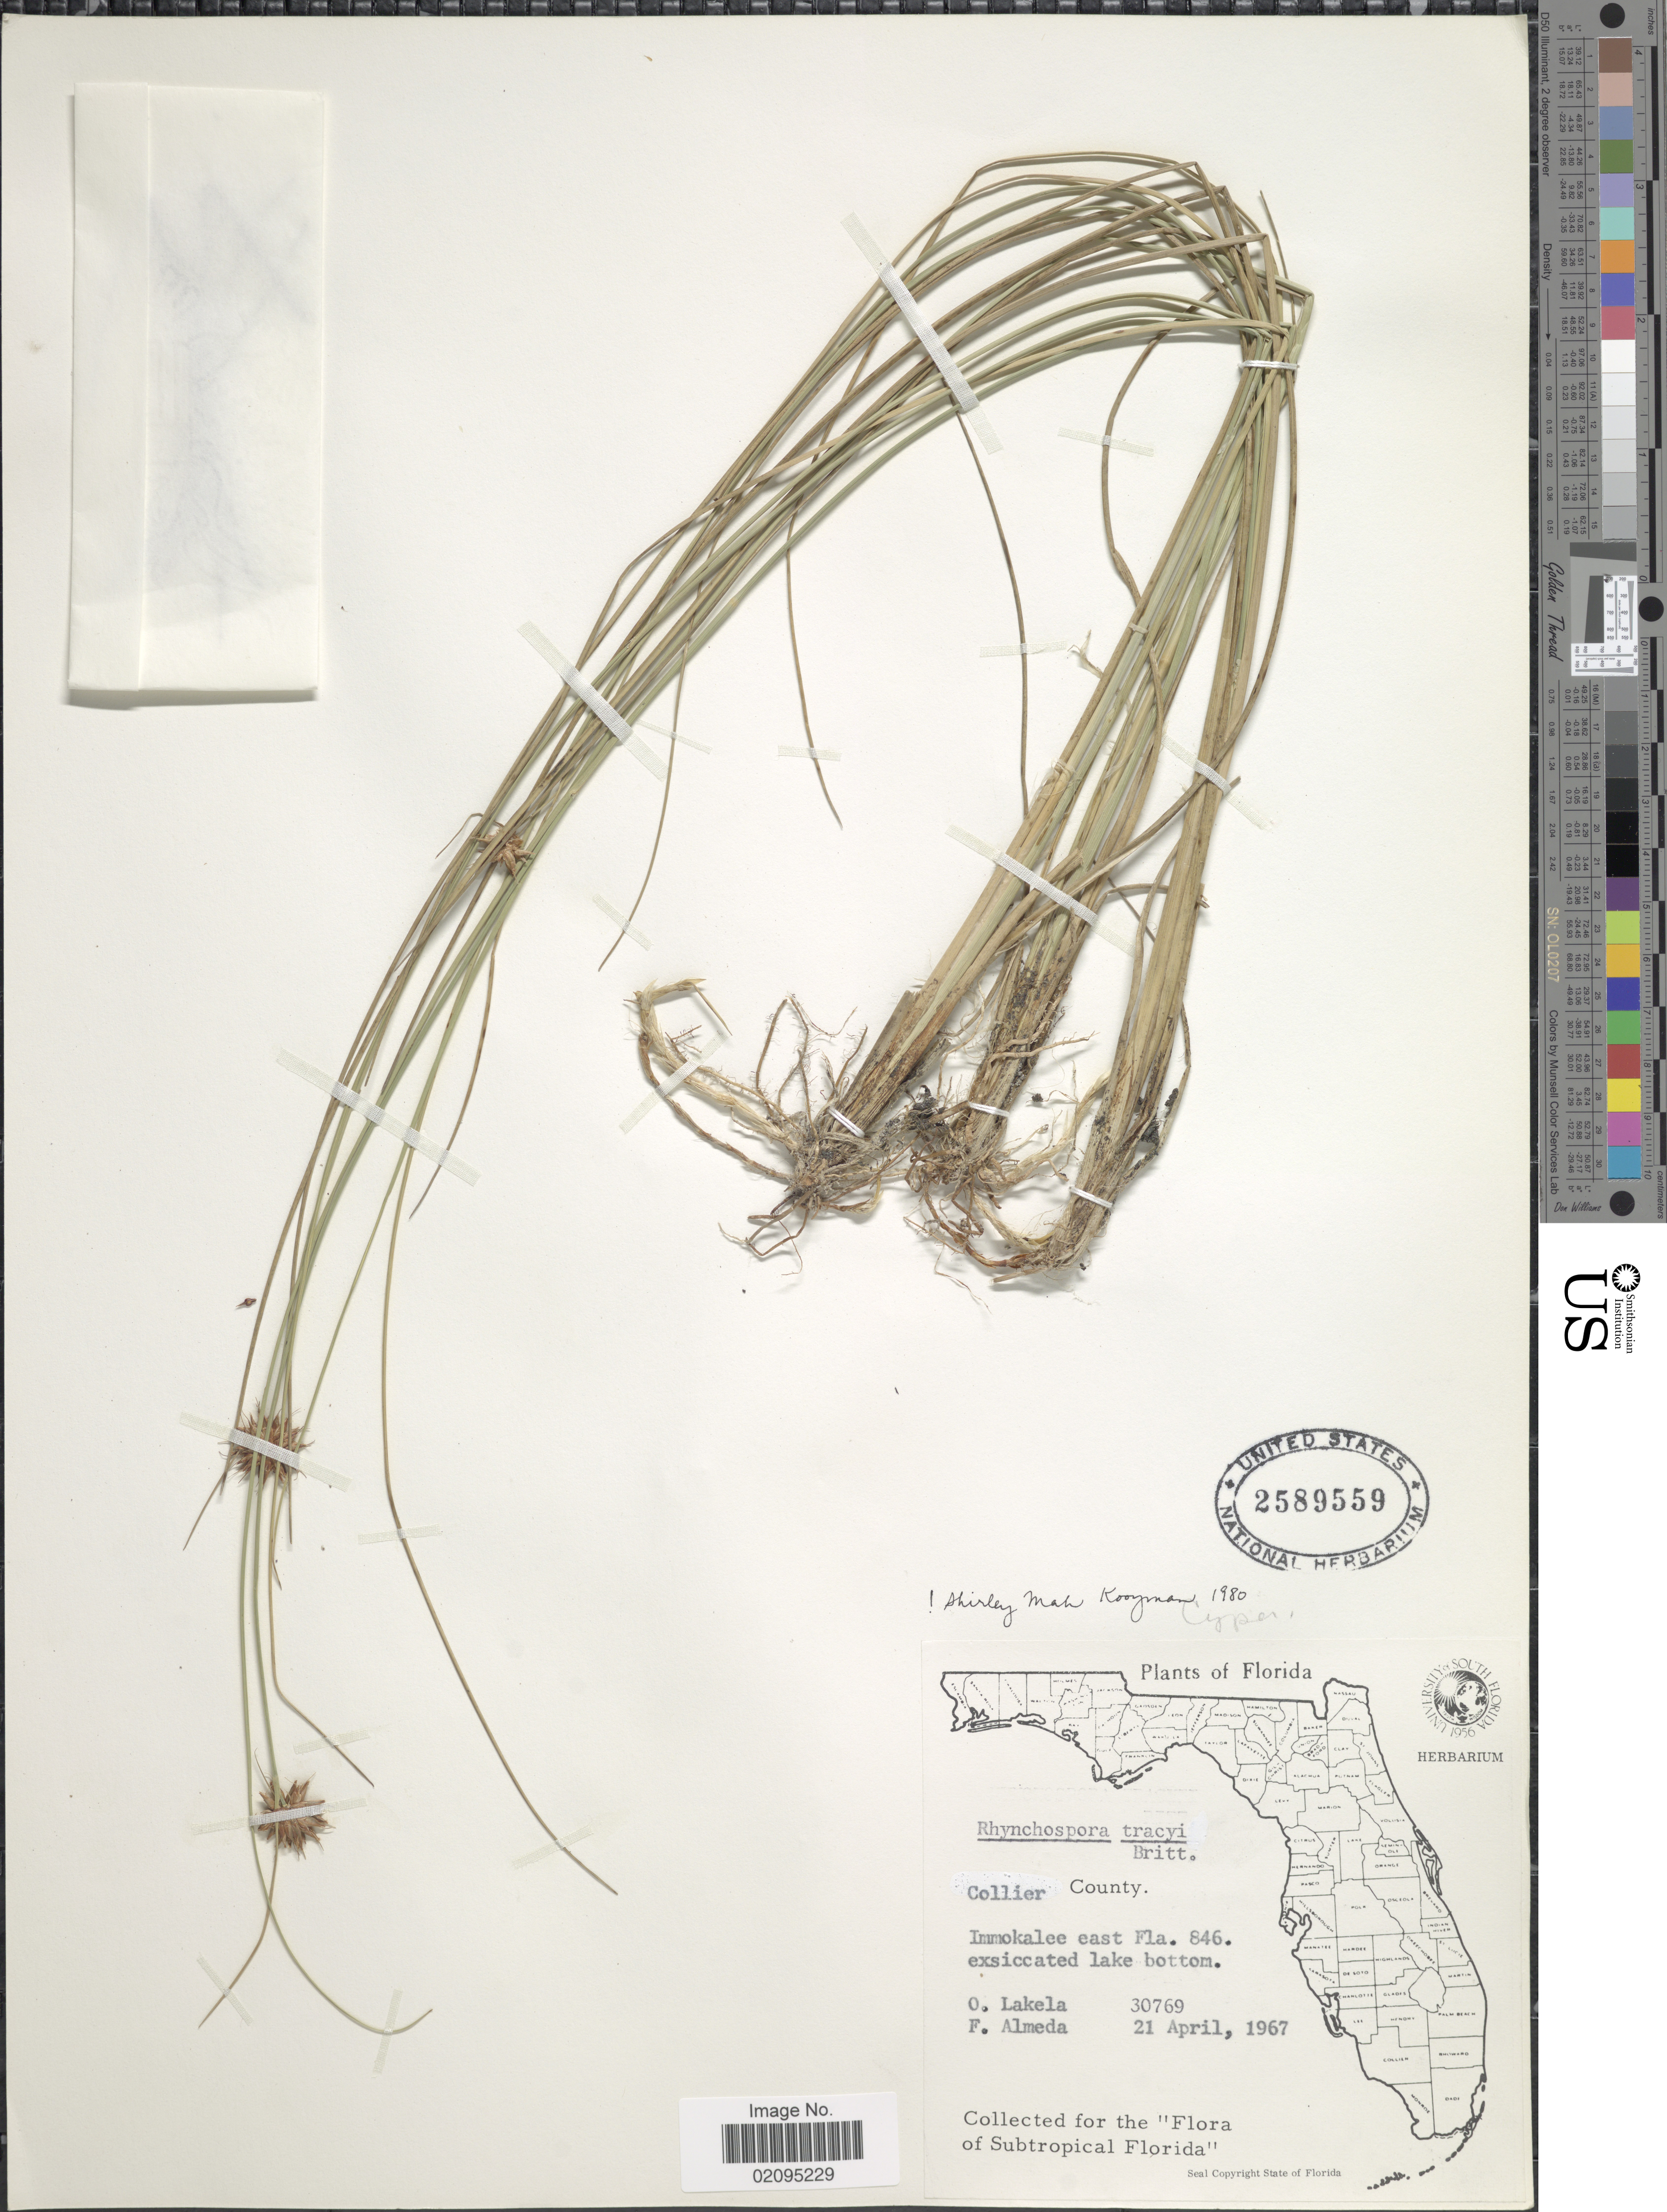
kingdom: Plantae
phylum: Tracheophyta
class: Liliopsida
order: Poales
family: Cyperaceae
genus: Rhynchospora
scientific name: Rhynchospora tracyi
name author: Britton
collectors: O. Lakela & F. Almeda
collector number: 30769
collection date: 1967-04-21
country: United States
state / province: Florida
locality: Collier County, Immokalee east Fla.846, exsiccated lake bottom.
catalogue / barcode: US 2589559